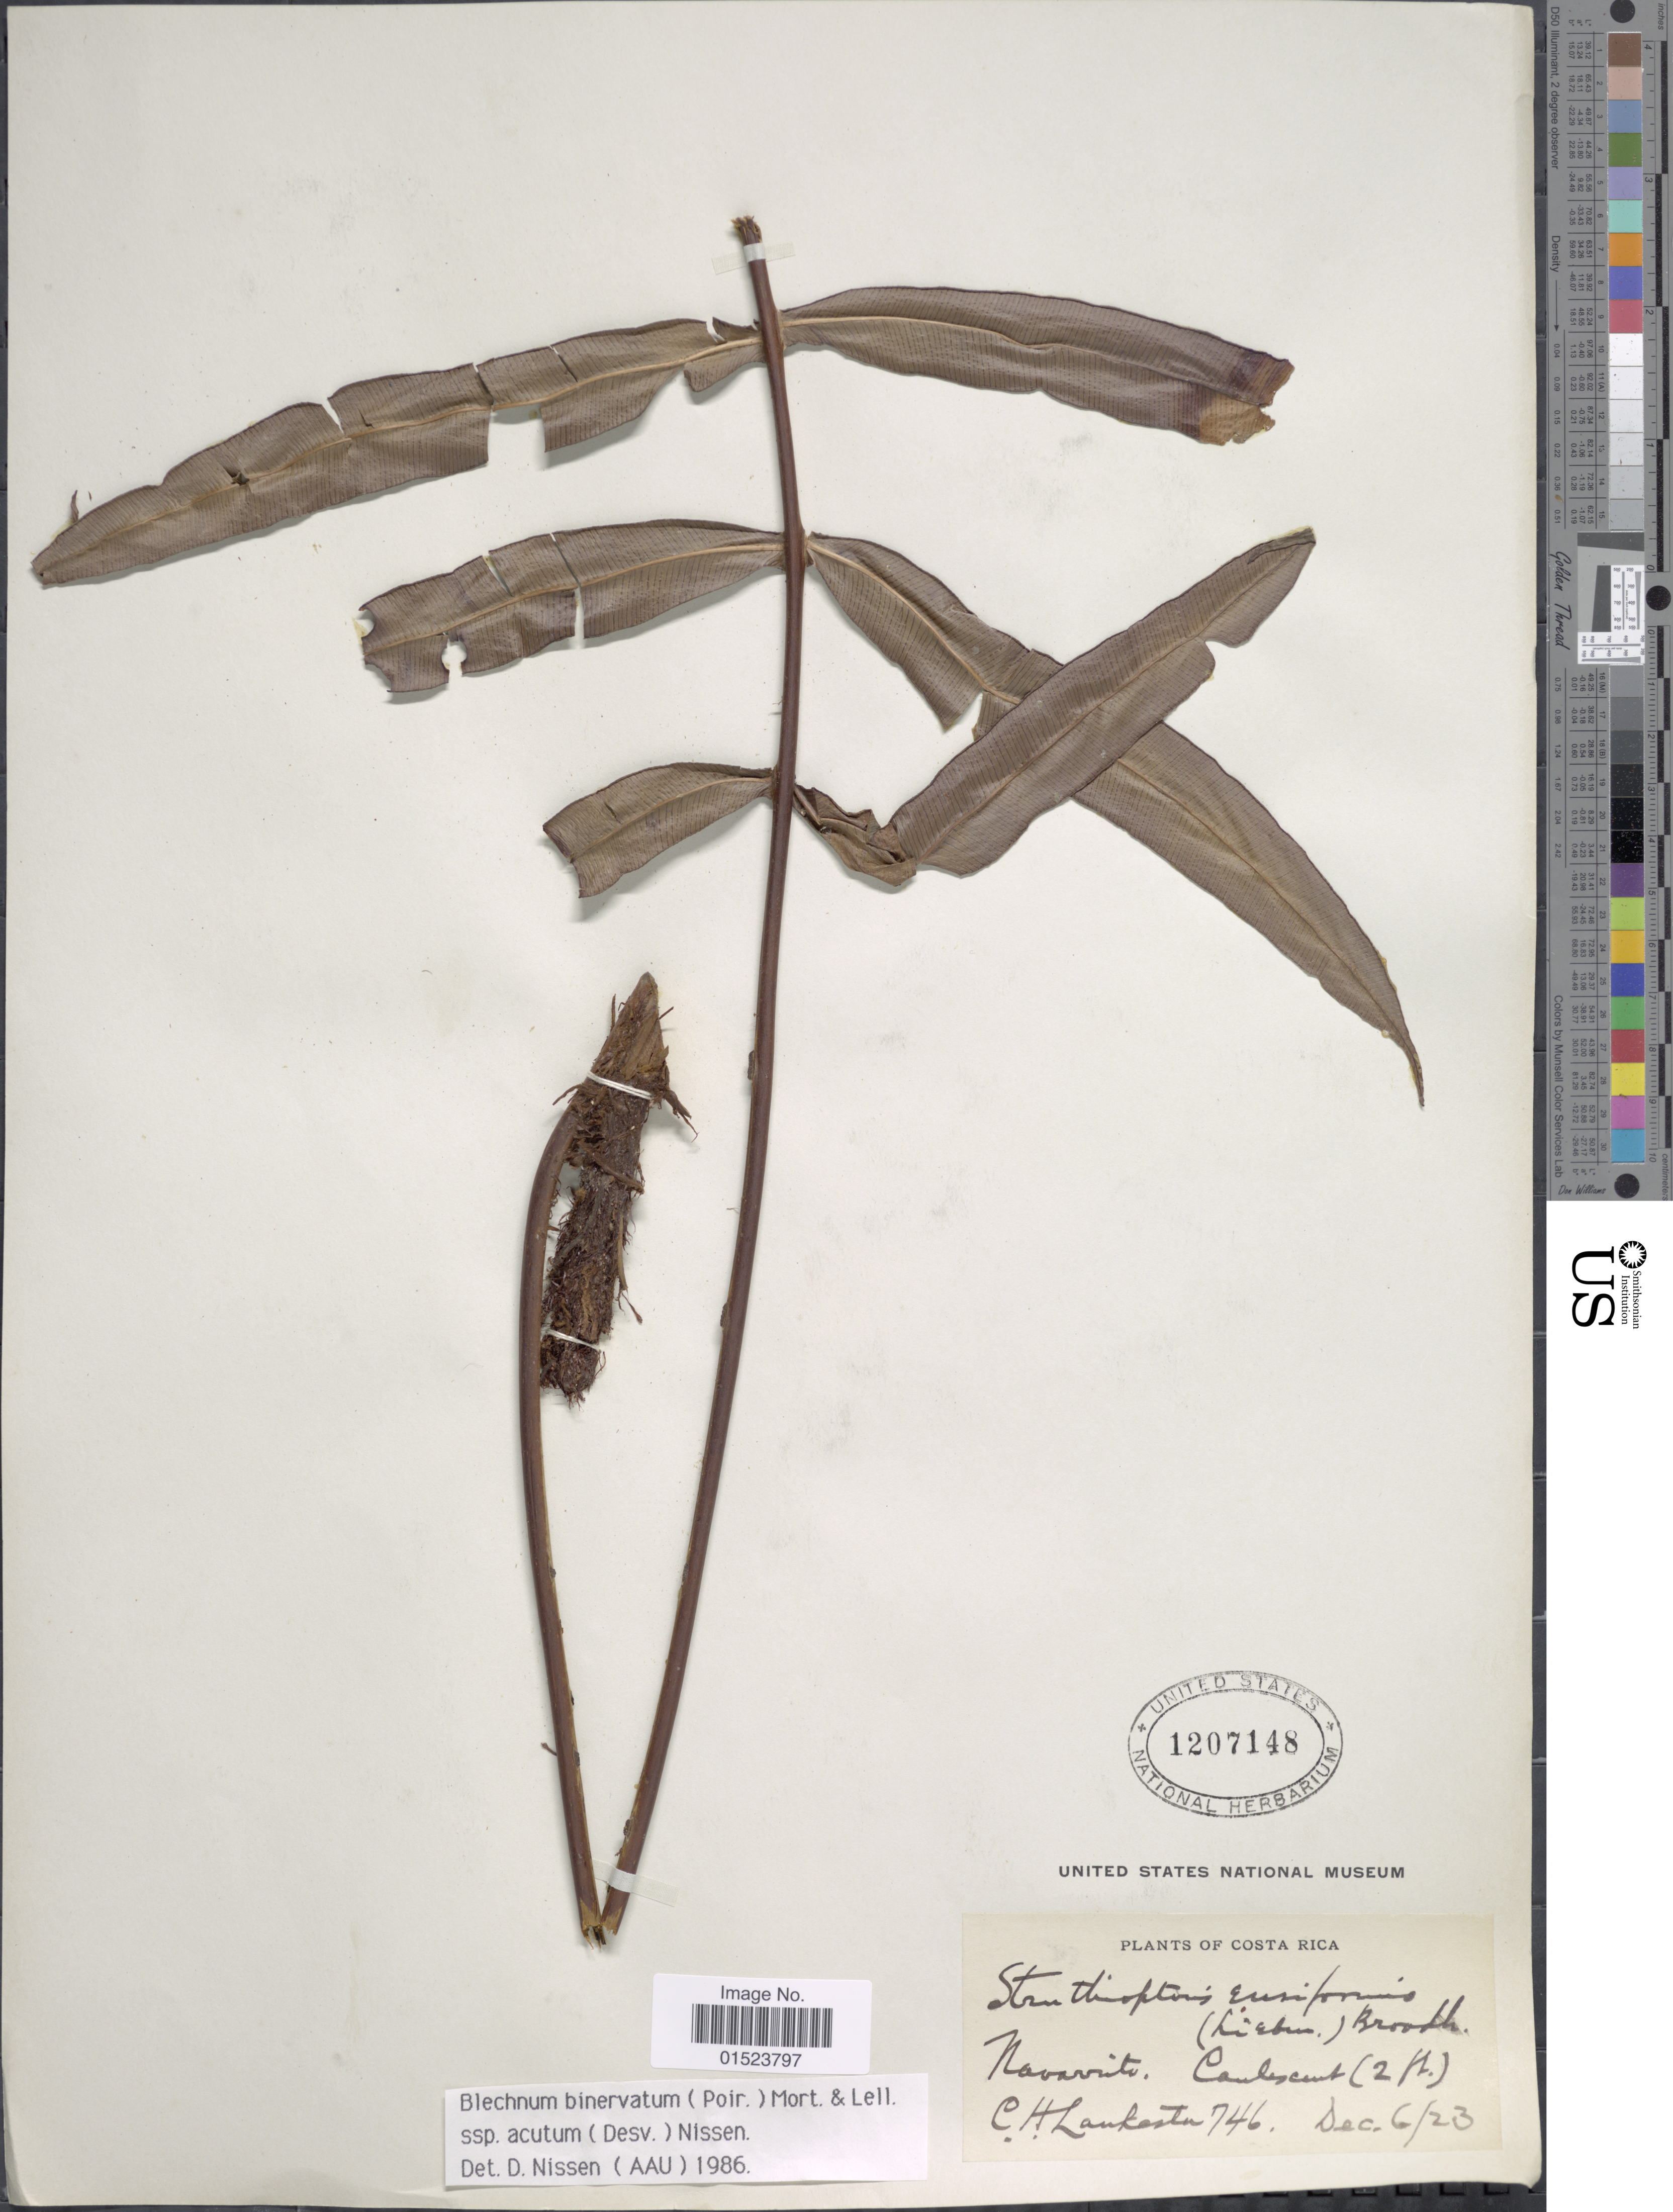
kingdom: Plantae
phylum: Tracheophyta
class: Polypodiopsida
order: Polypodiales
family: Blechnaceae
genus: Blechnum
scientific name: Blechnum ensiforme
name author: (Liebm.) C. Chr.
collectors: C. H. Lankester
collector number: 746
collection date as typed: Transcribed d/m/y: 6/12/23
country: Costa Rica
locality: Navarrito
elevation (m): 1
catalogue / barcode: US 1207148